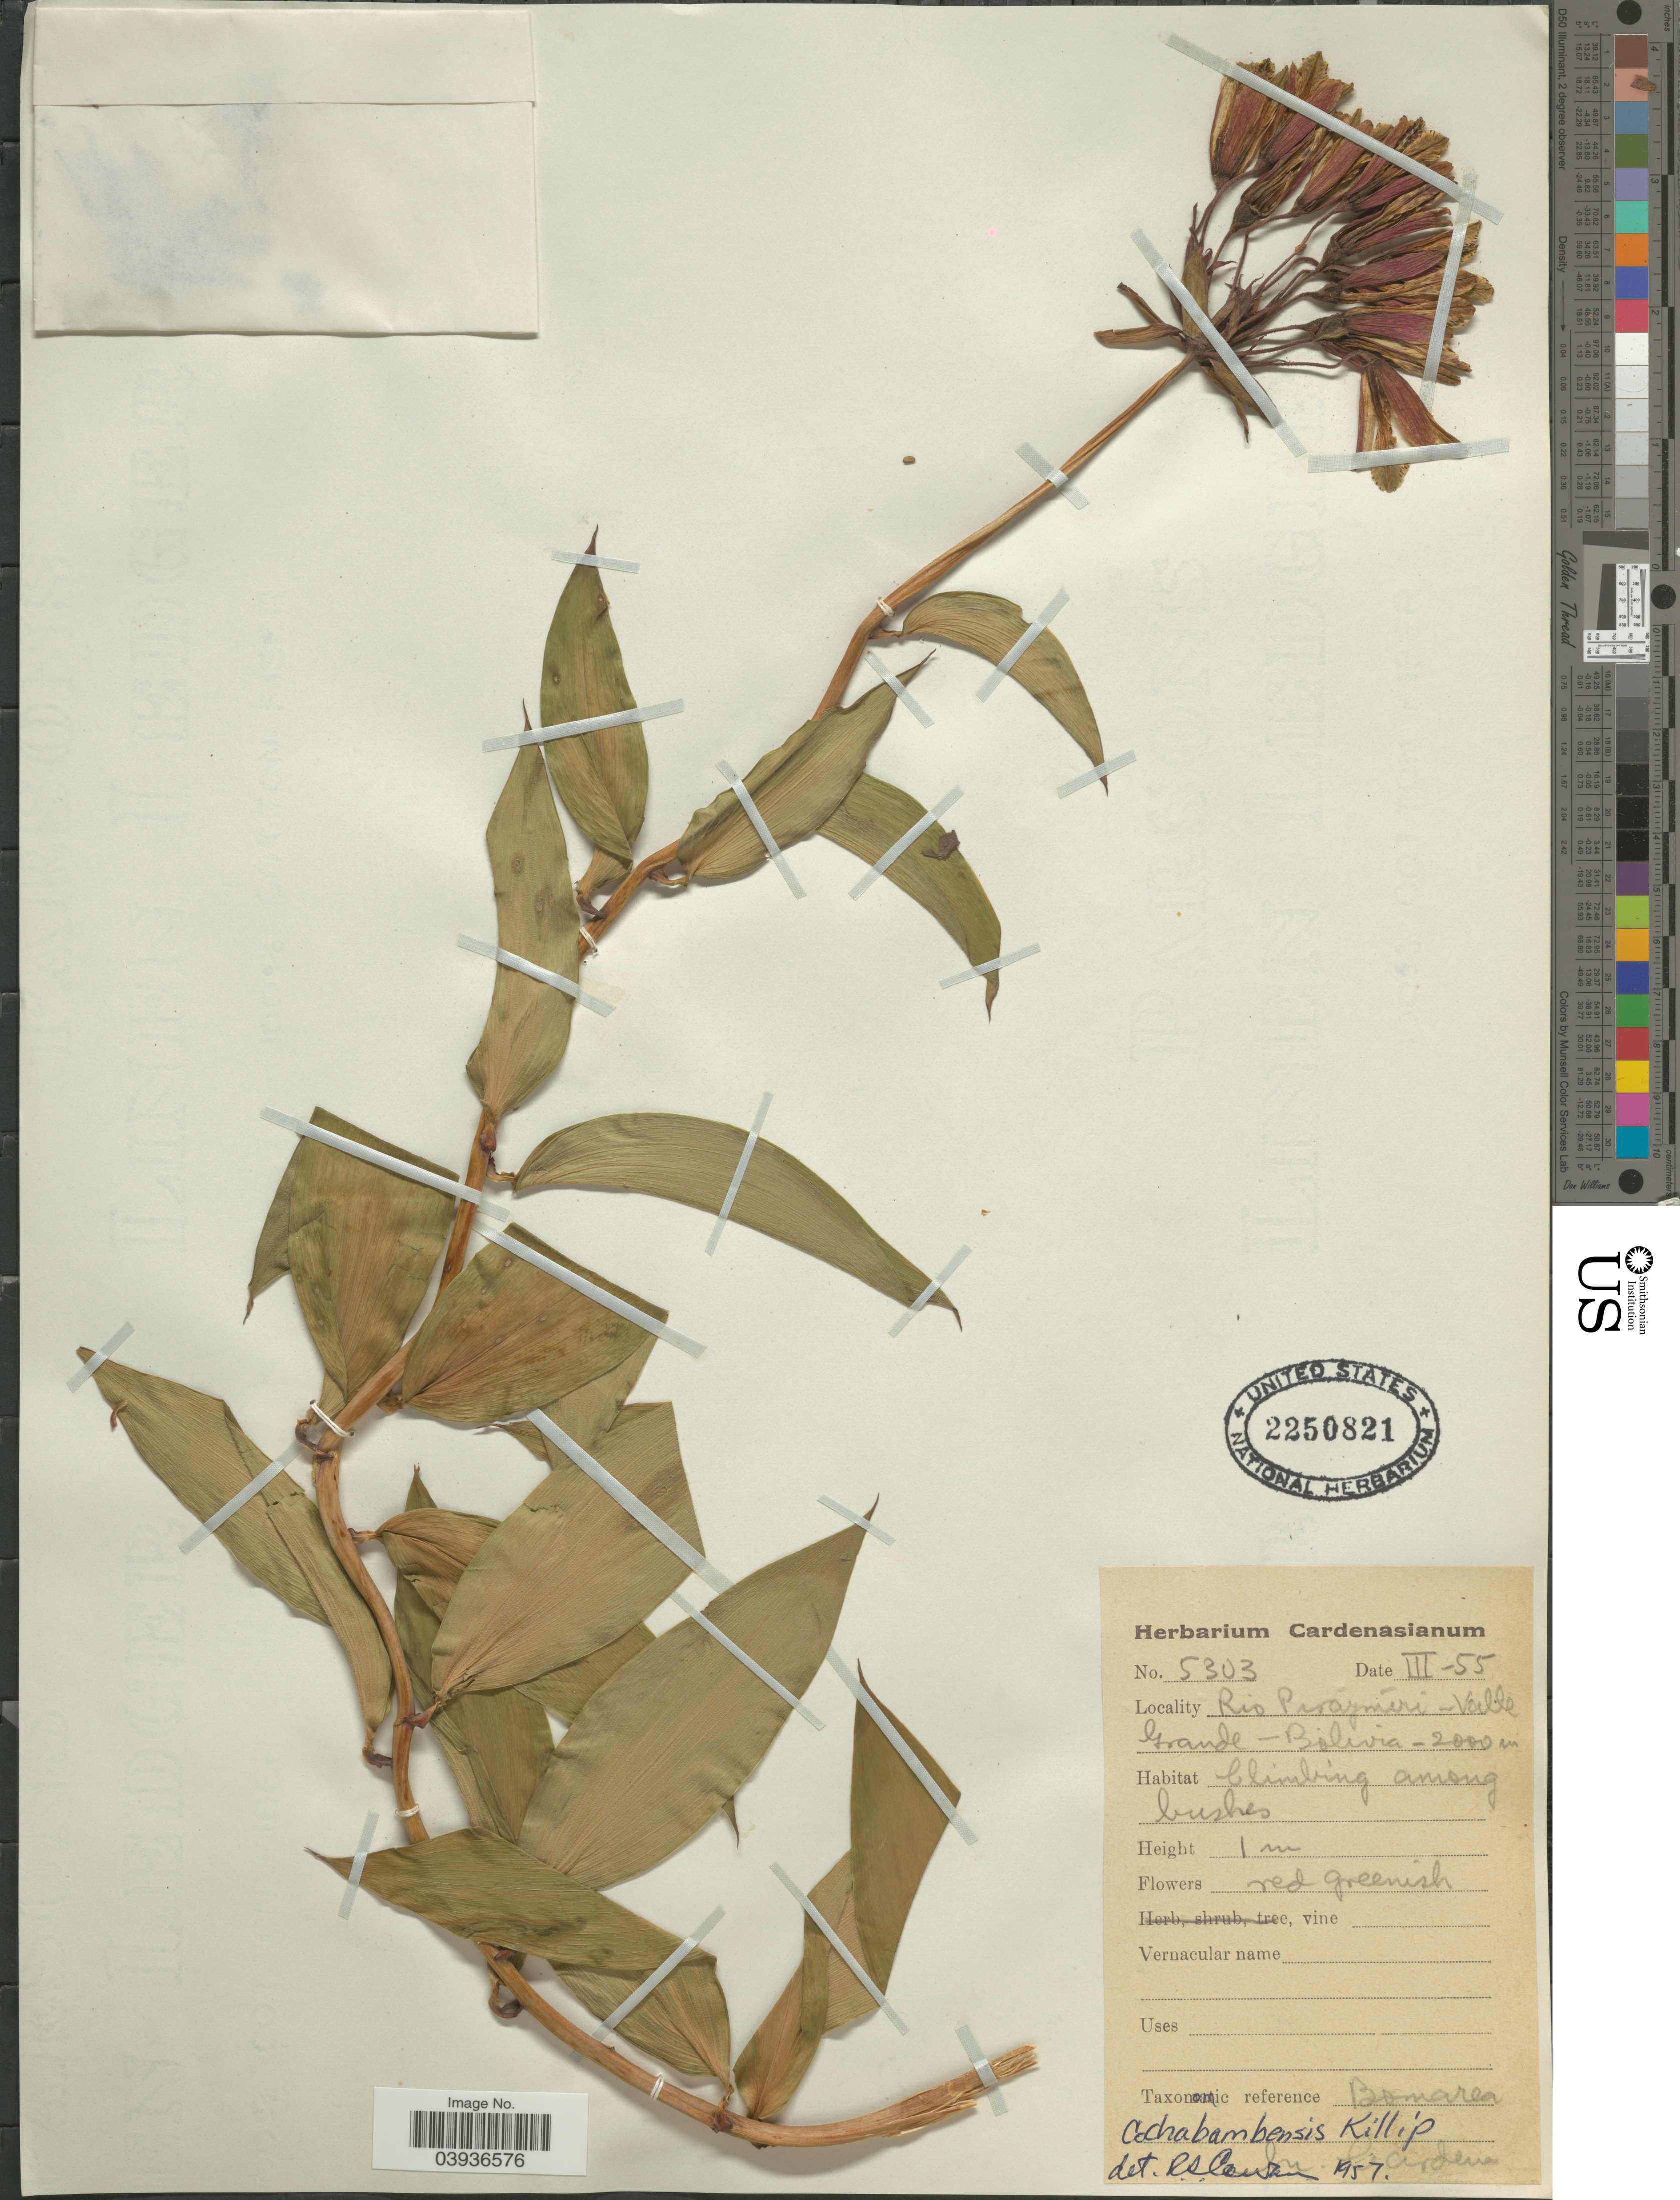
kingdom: Plantae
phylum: Tracheophyta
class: Liliopsida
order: Liliales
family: Alstroemeriaceae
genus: Bomarea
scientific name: Bomarea cochabambensis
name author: Killip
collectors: M. Cárdenas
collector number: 5303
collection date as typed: Transcribed d/m/y: /3/55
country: Bolivia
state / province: Cochabamba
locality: Rio Piraymiri - Valle Grande.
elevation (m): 2000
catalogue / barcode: US 2250821